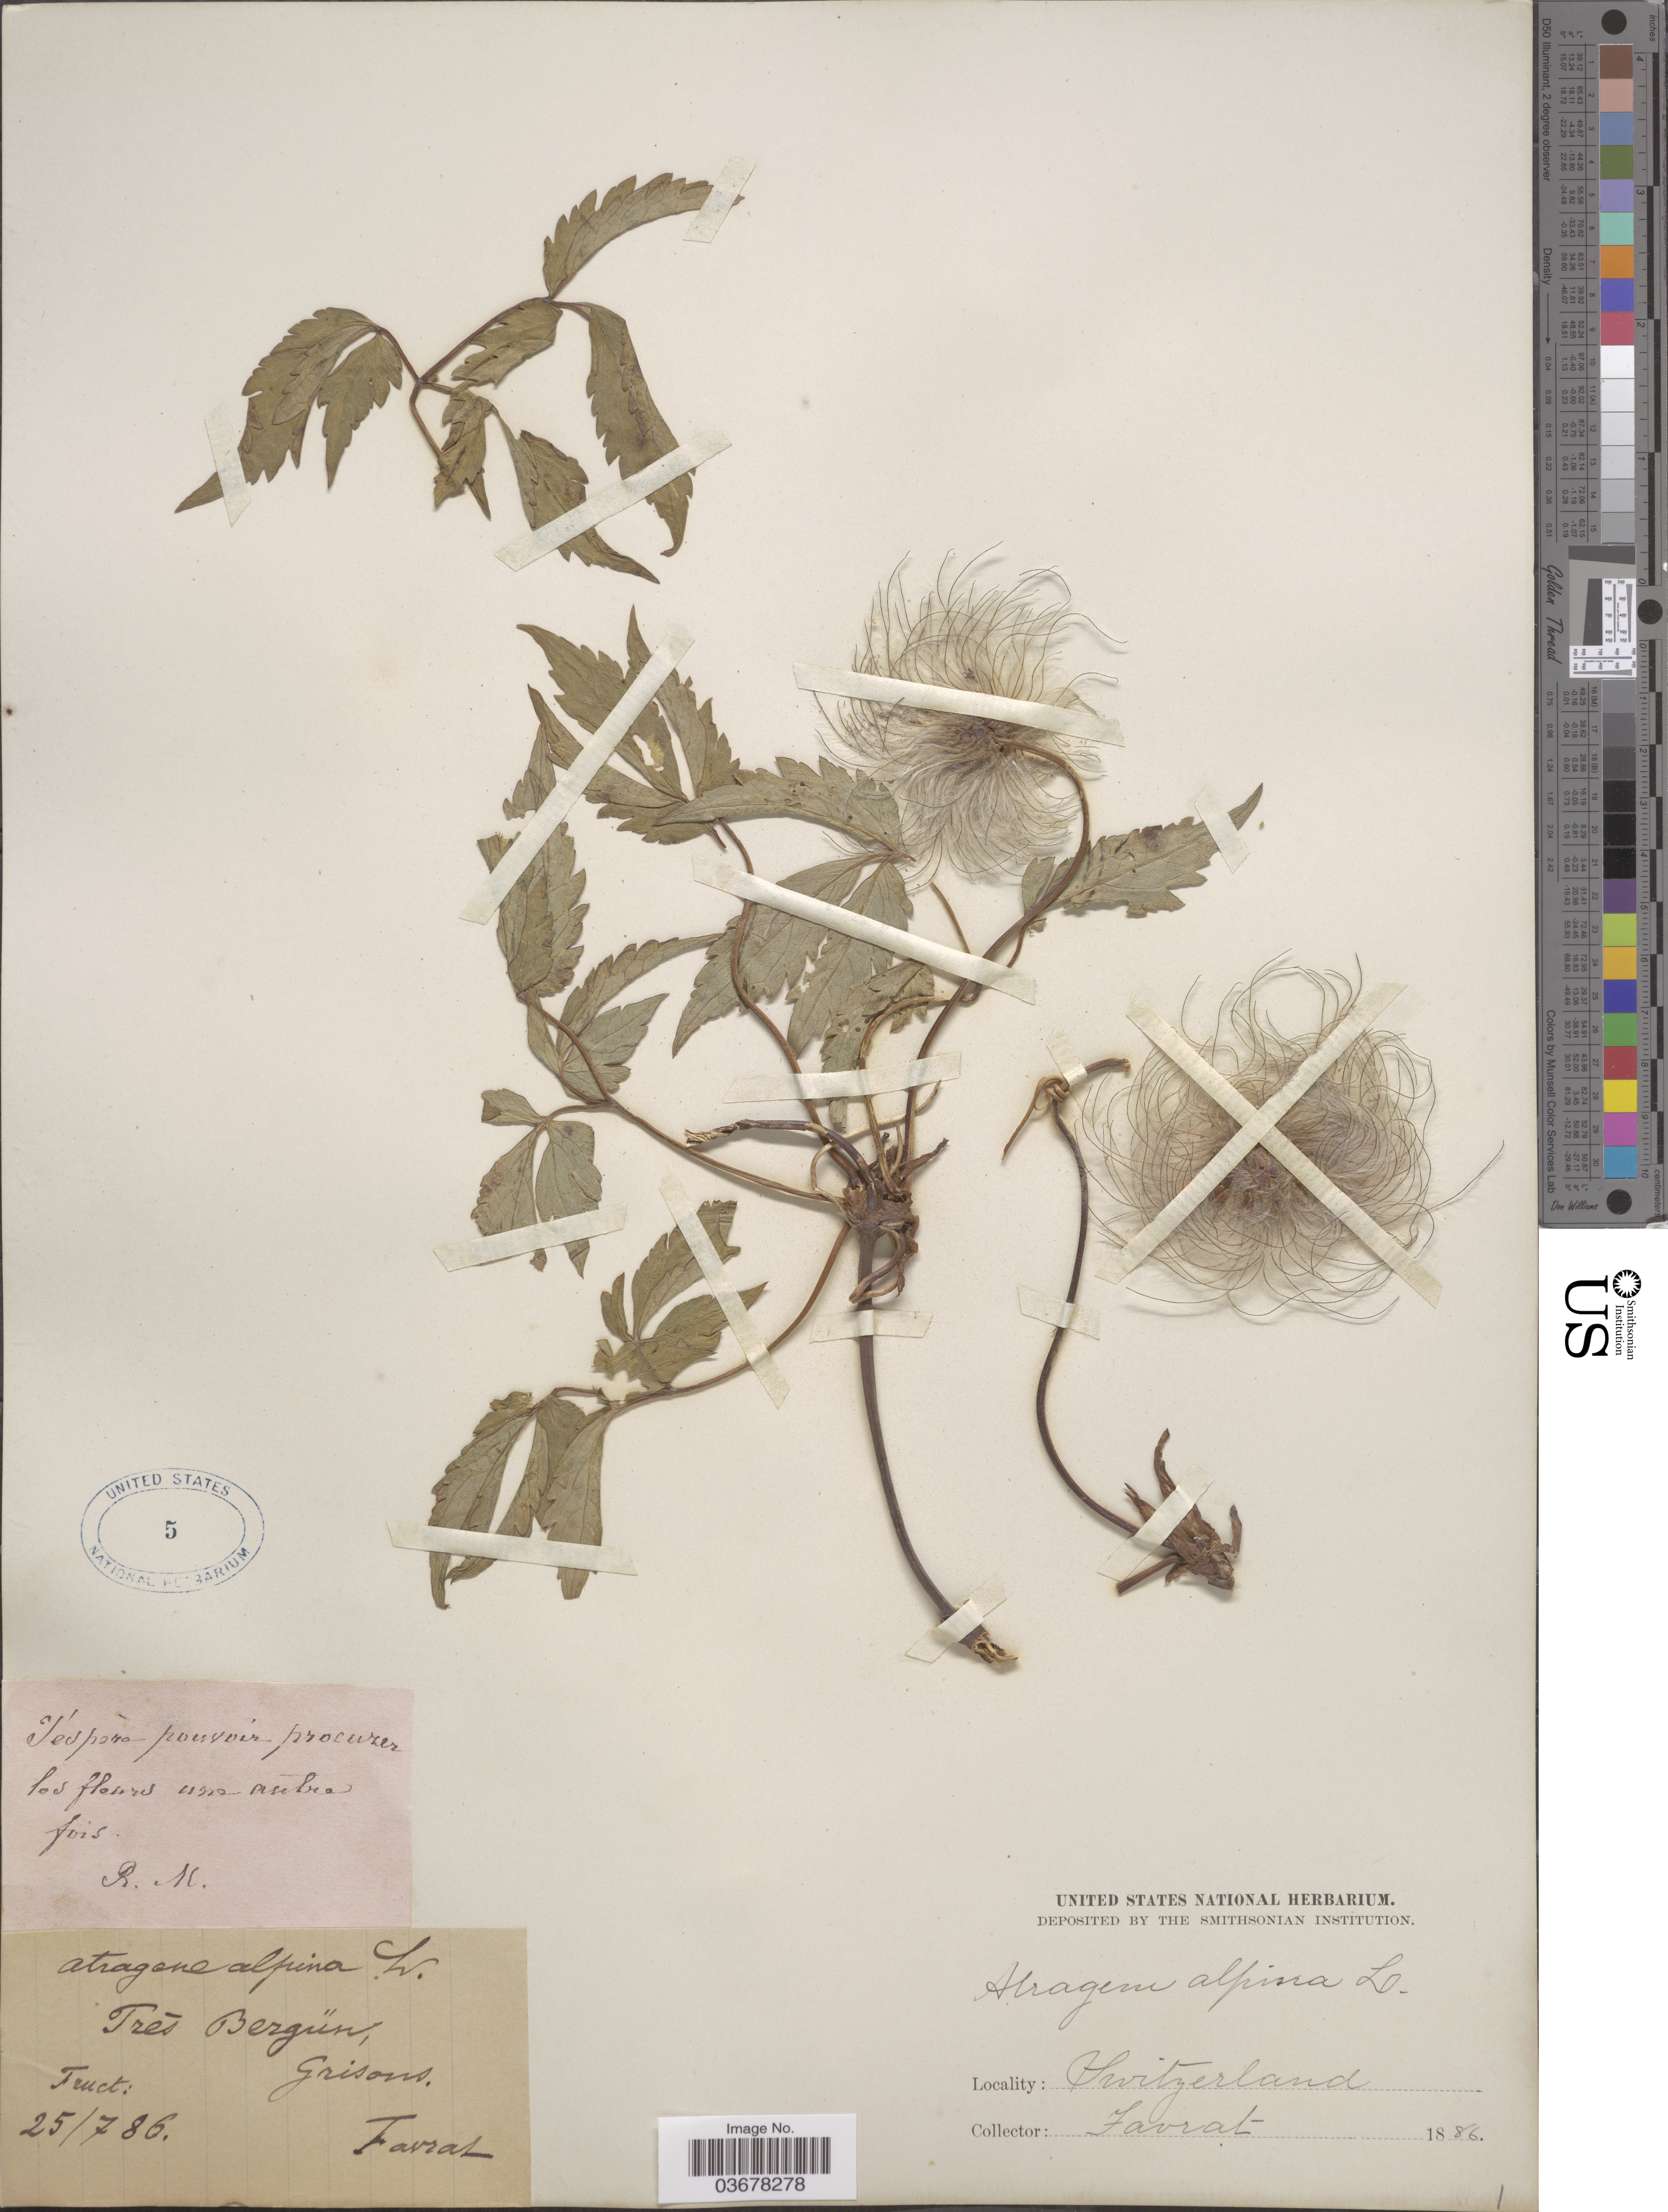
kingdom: Plantae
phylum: Tracheophyta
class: Magnoliopsida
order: Ranunculales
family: Ranunculaceae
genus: Clematis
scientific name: Clematis alpina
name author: (L.) Mill.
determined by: Strong, M. T., (US), Smithsonian Institution - National Museum of Natural History (UNITED STATES)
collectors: L. Favrat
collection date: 1886-07-25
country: Switzerland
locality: Trés Bergün, Grisons.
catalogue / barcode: US 5